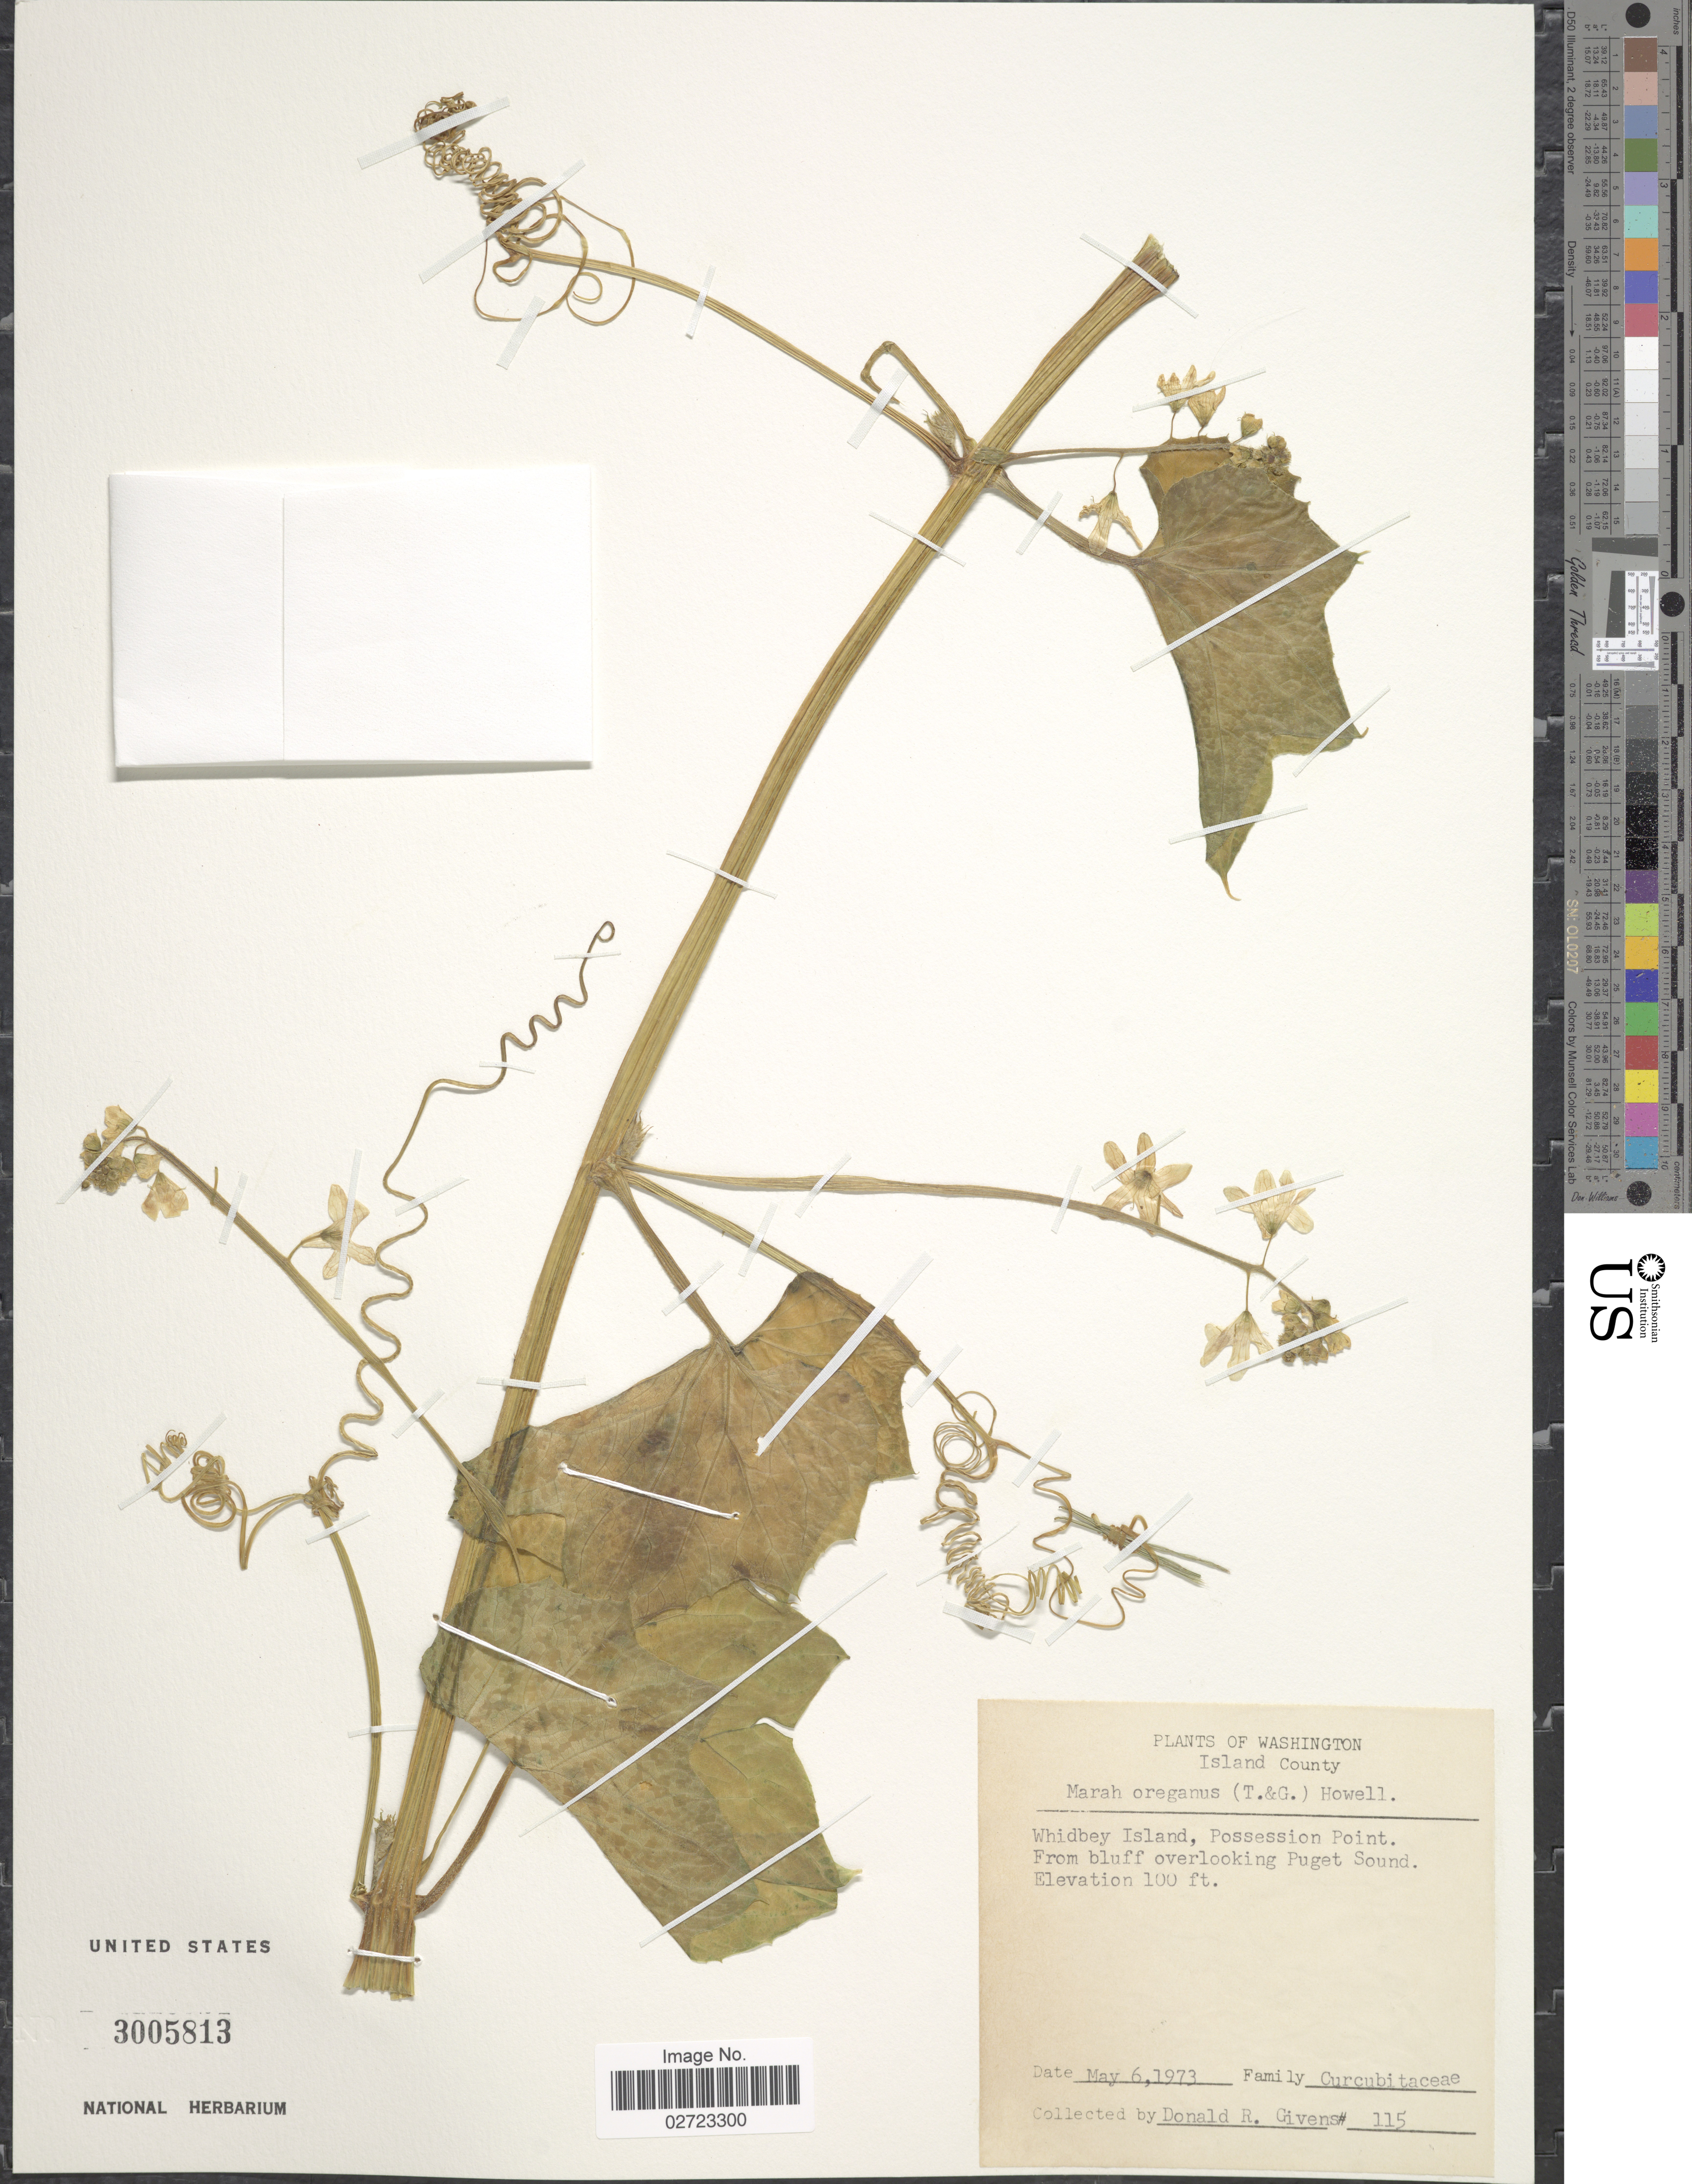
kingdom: Plantae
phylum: Tracheophyta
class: Magnoliopsida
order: Cucurbitales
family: Cucurbitaceae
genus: Marah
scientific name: Marah oregana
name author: (Torr. & A. Gray) Howell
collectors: D. Givens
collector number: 115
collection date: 1973-05-06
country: United States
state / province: Washington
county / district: Island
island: Whidbey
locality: Island County, Whidbey Island, Possession Point, from bluff overlooking Puget Sound.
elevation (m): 30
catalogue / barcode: US 3005813